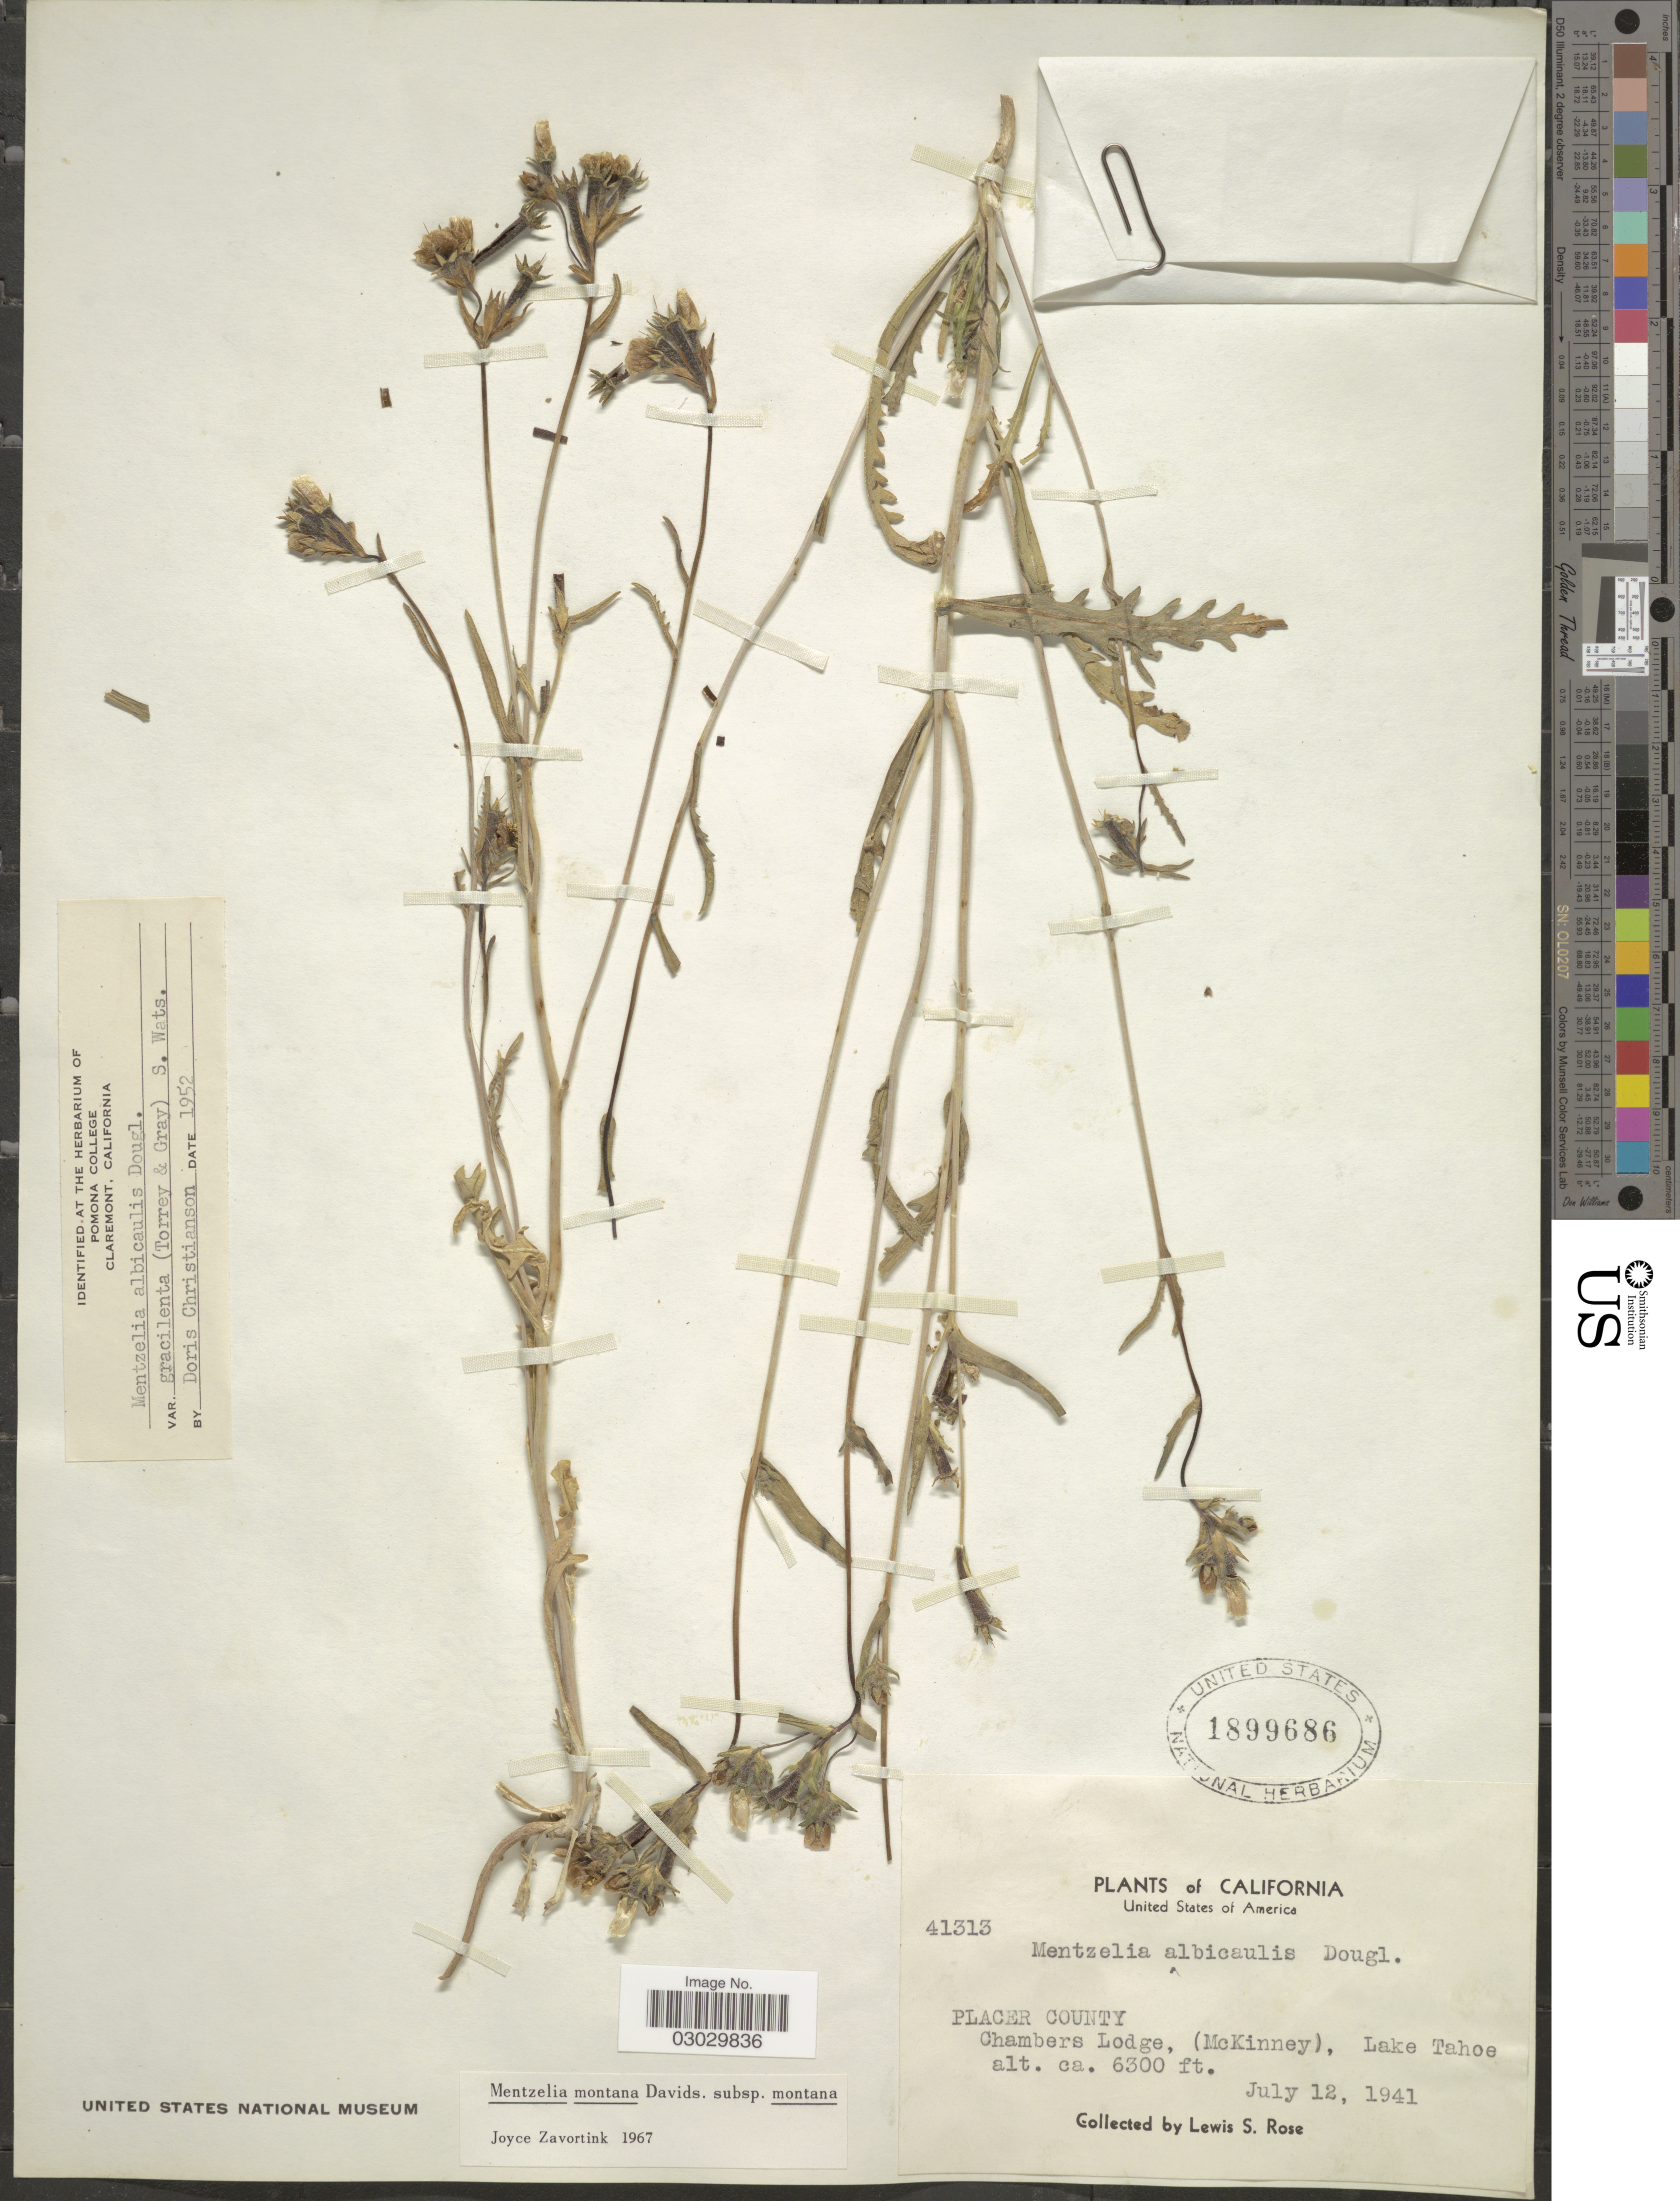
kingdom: Plantae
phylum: Tracheophyta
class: Magnoliopsida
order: Cornales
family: Loasaceae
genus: Mentzelia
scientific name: Mentzelia montana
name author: (Davidson) Davidson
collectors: L. S. Rose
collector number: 41313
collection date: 1941-07-12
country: United States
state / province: California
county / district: Placer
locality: Placer County. Chambers Lodge, (McKinney), Lake Tahoe.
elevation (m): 1920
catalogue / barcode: US 1899686